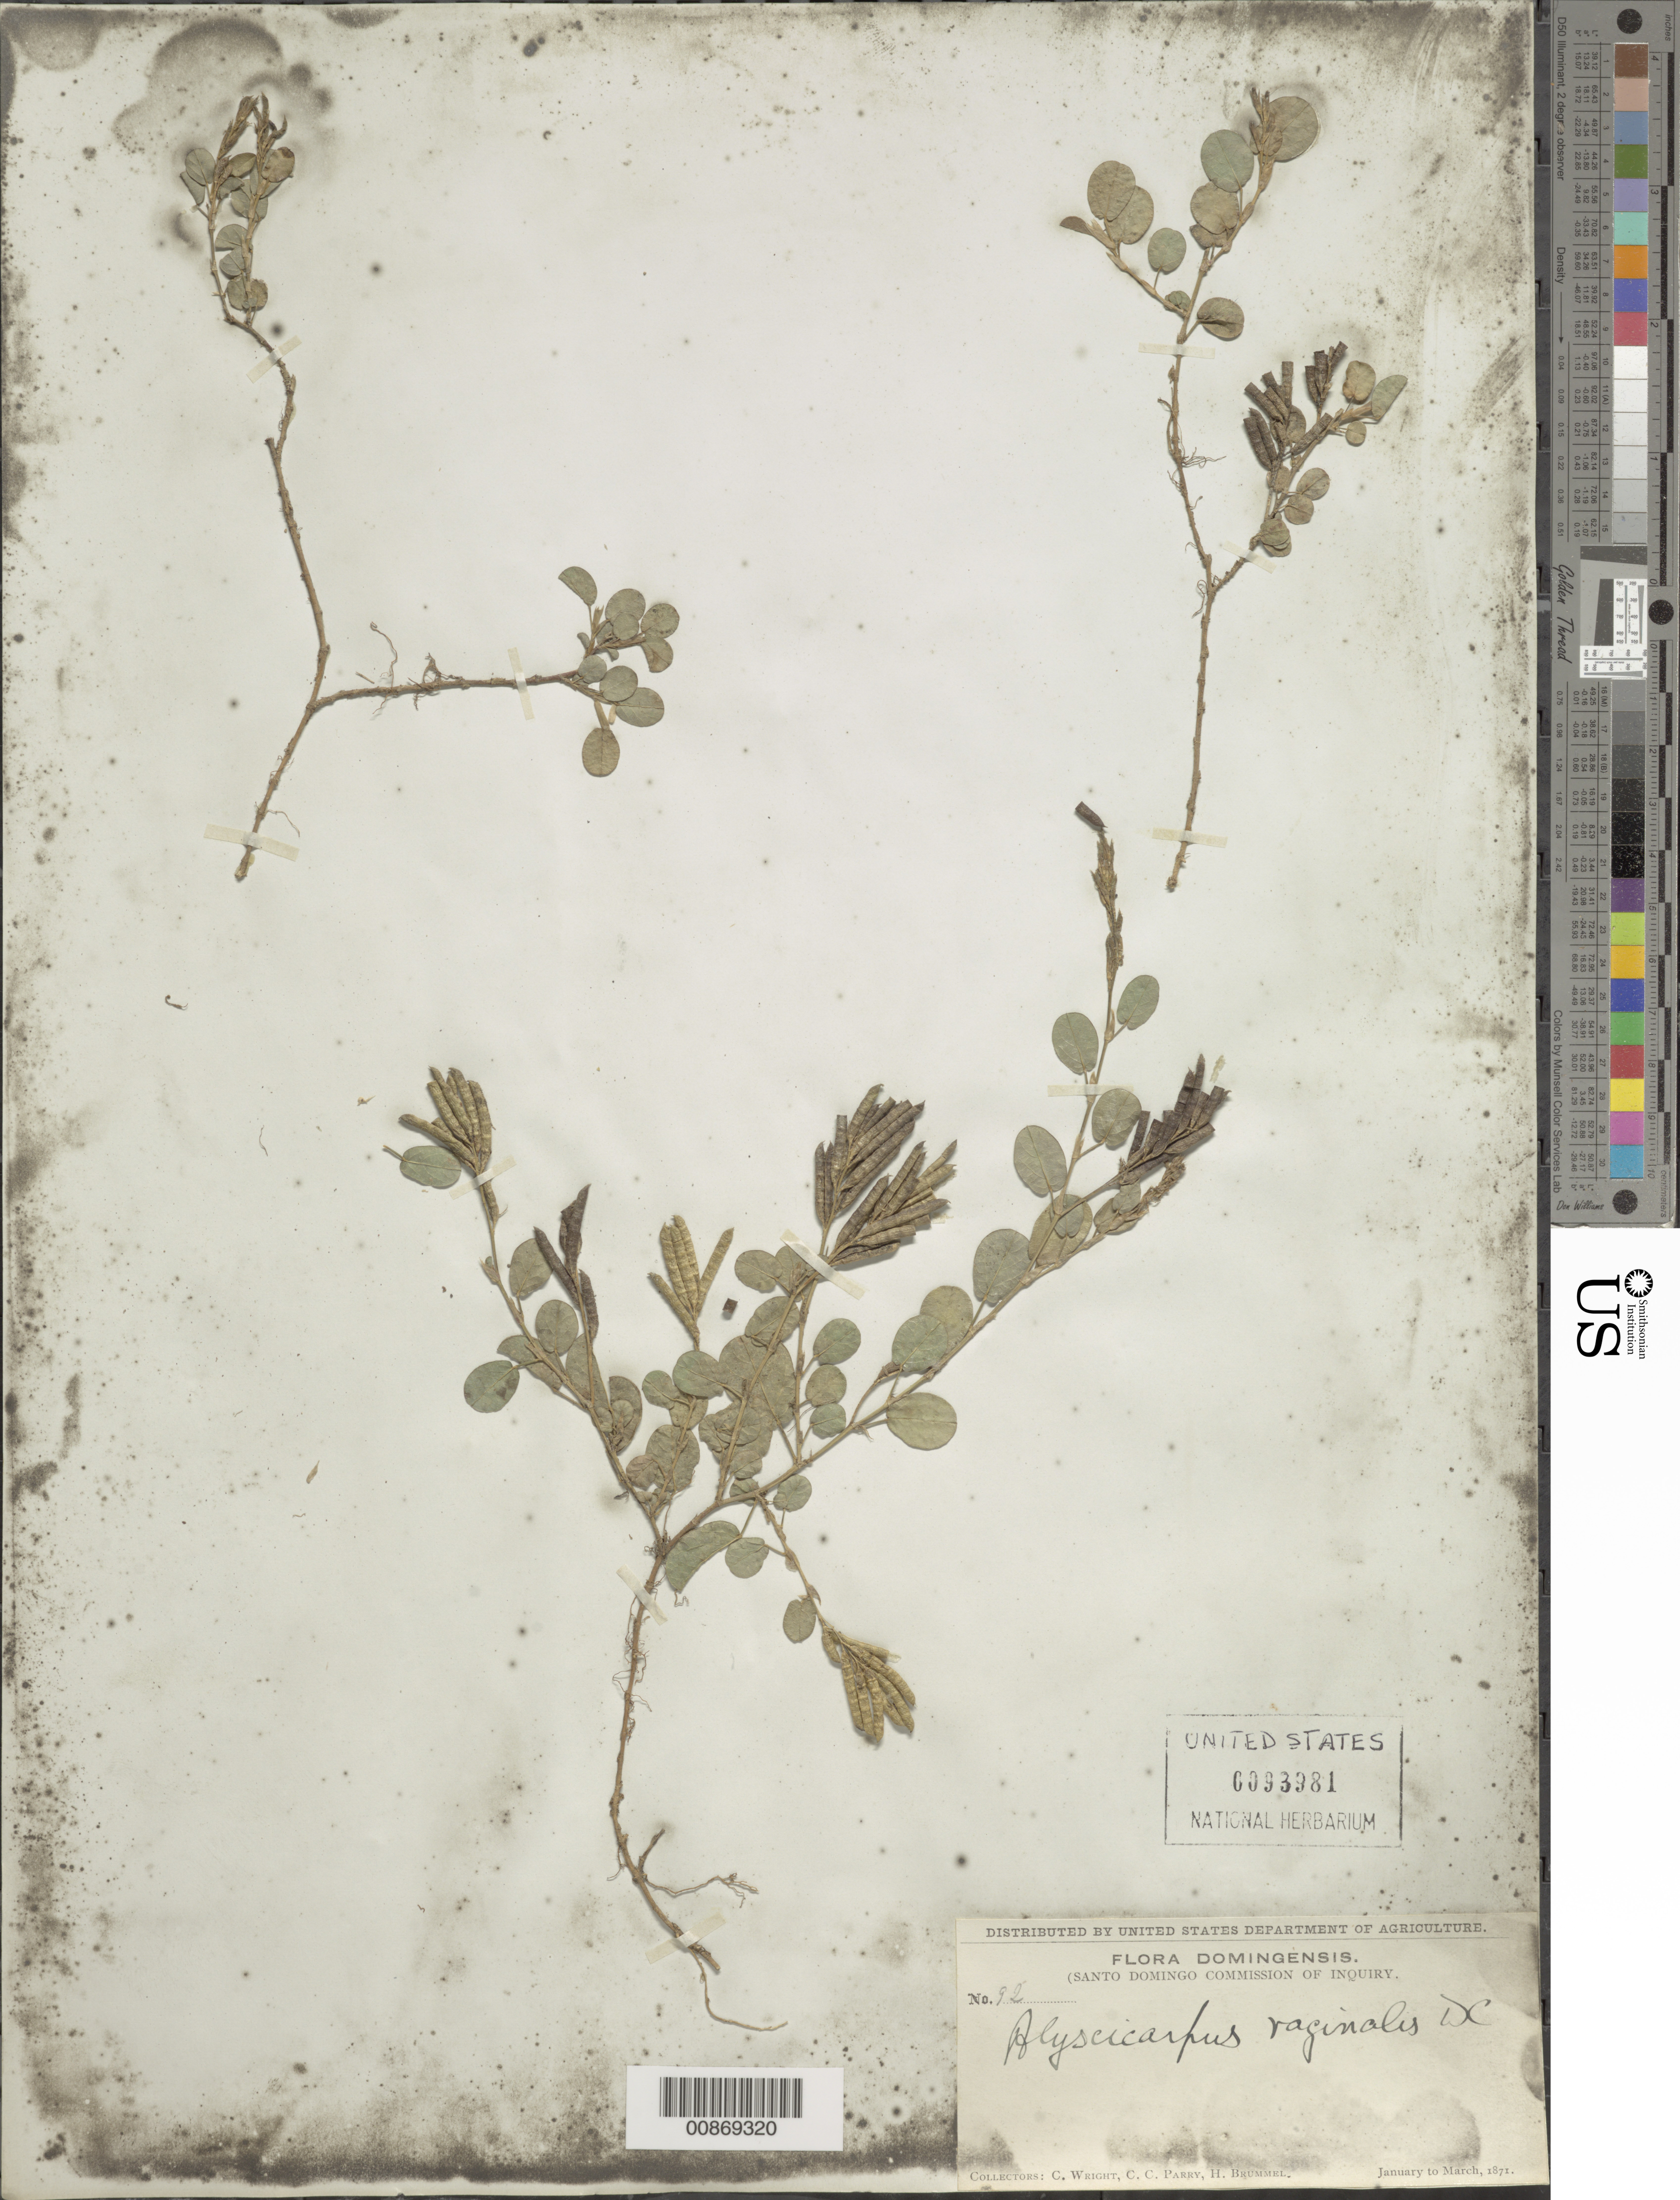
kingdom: Plantae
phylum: Tracheophyta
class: Magnoliopsida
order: Fabales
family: Fabaceae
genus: Alysicarpus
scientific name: Alysicarpus vaginalis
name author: (L.) DC.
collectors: C. Wright, C. C. Parry & H. Brummel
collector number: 92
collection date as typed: Jan 1871 to -- Mar 1871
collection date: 1871-01/1871-03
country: Dominican Republic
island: Hispaniola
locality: Dominican Republic.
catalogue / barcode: US 93981